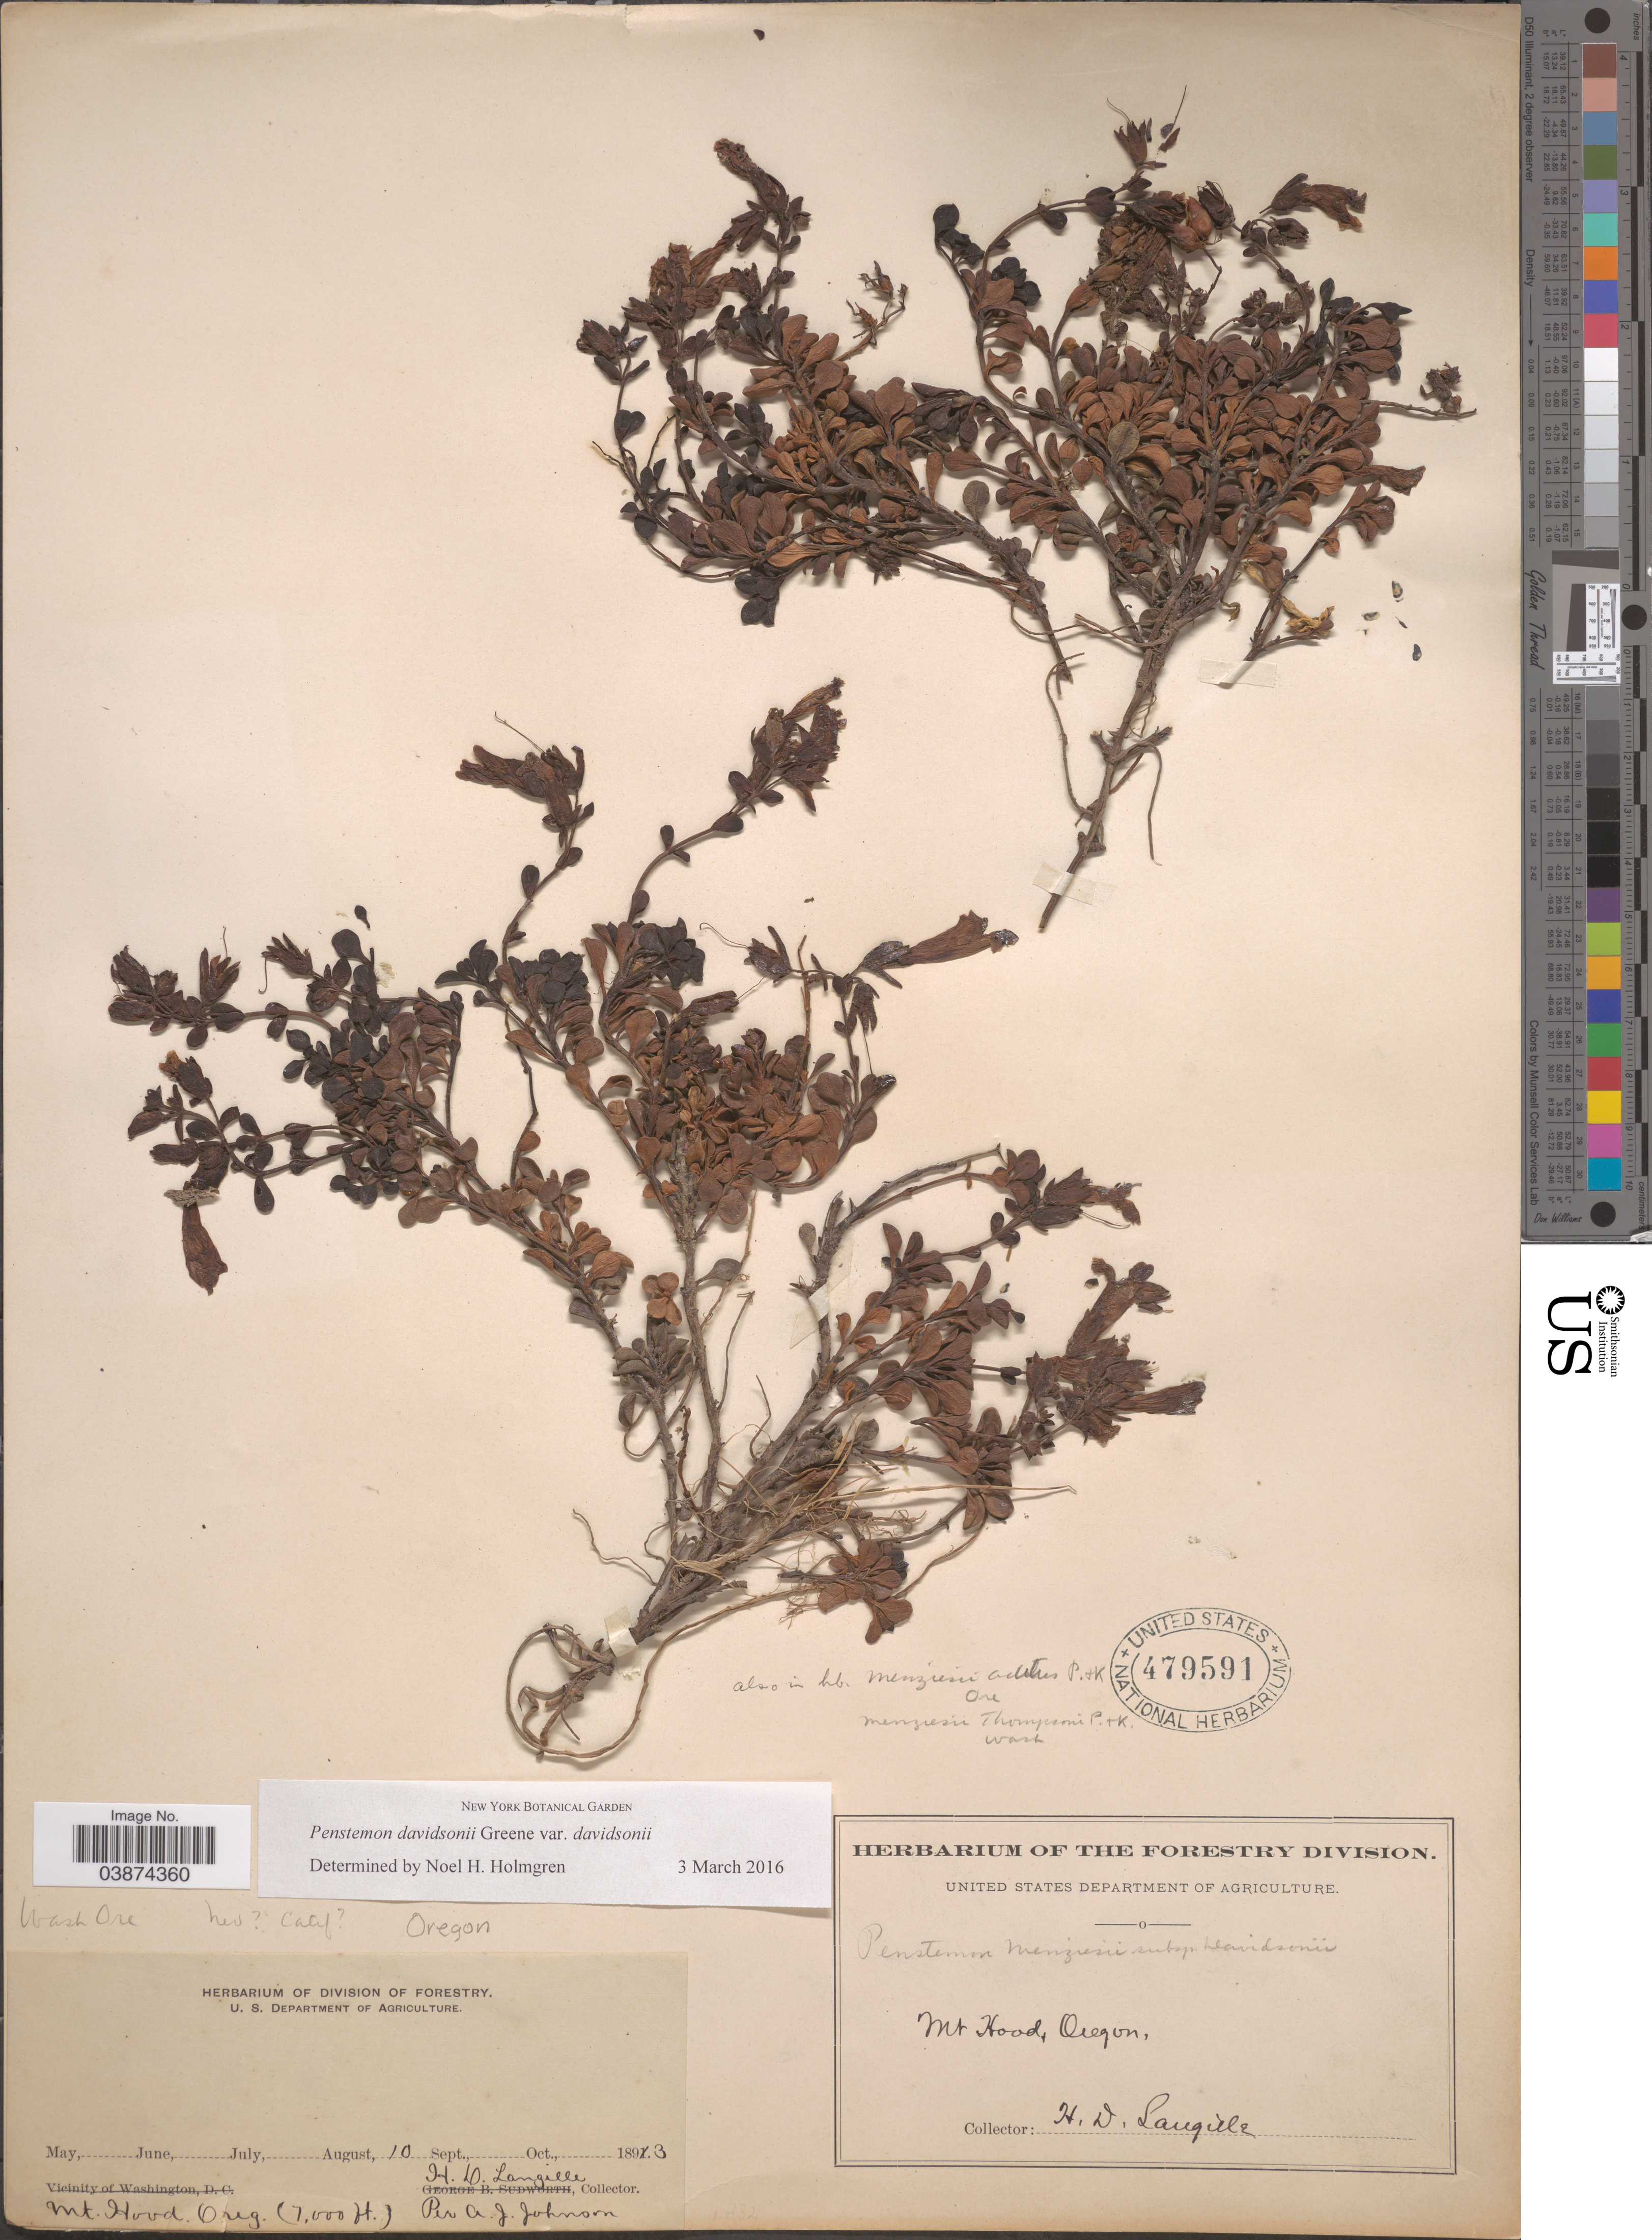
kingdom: Plantae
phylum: Tracheophyta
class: Magnoliopsida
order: Lamiales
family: Plantaginaceae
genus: Penstemon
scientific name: Penstemon davidsonii var. davidsonii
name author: Greene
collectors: H. Langille & A. Johnson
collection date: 1893-08-10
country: United States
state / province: Oregon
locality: Mt. Hood.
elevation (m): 2134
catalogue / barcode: US 479591